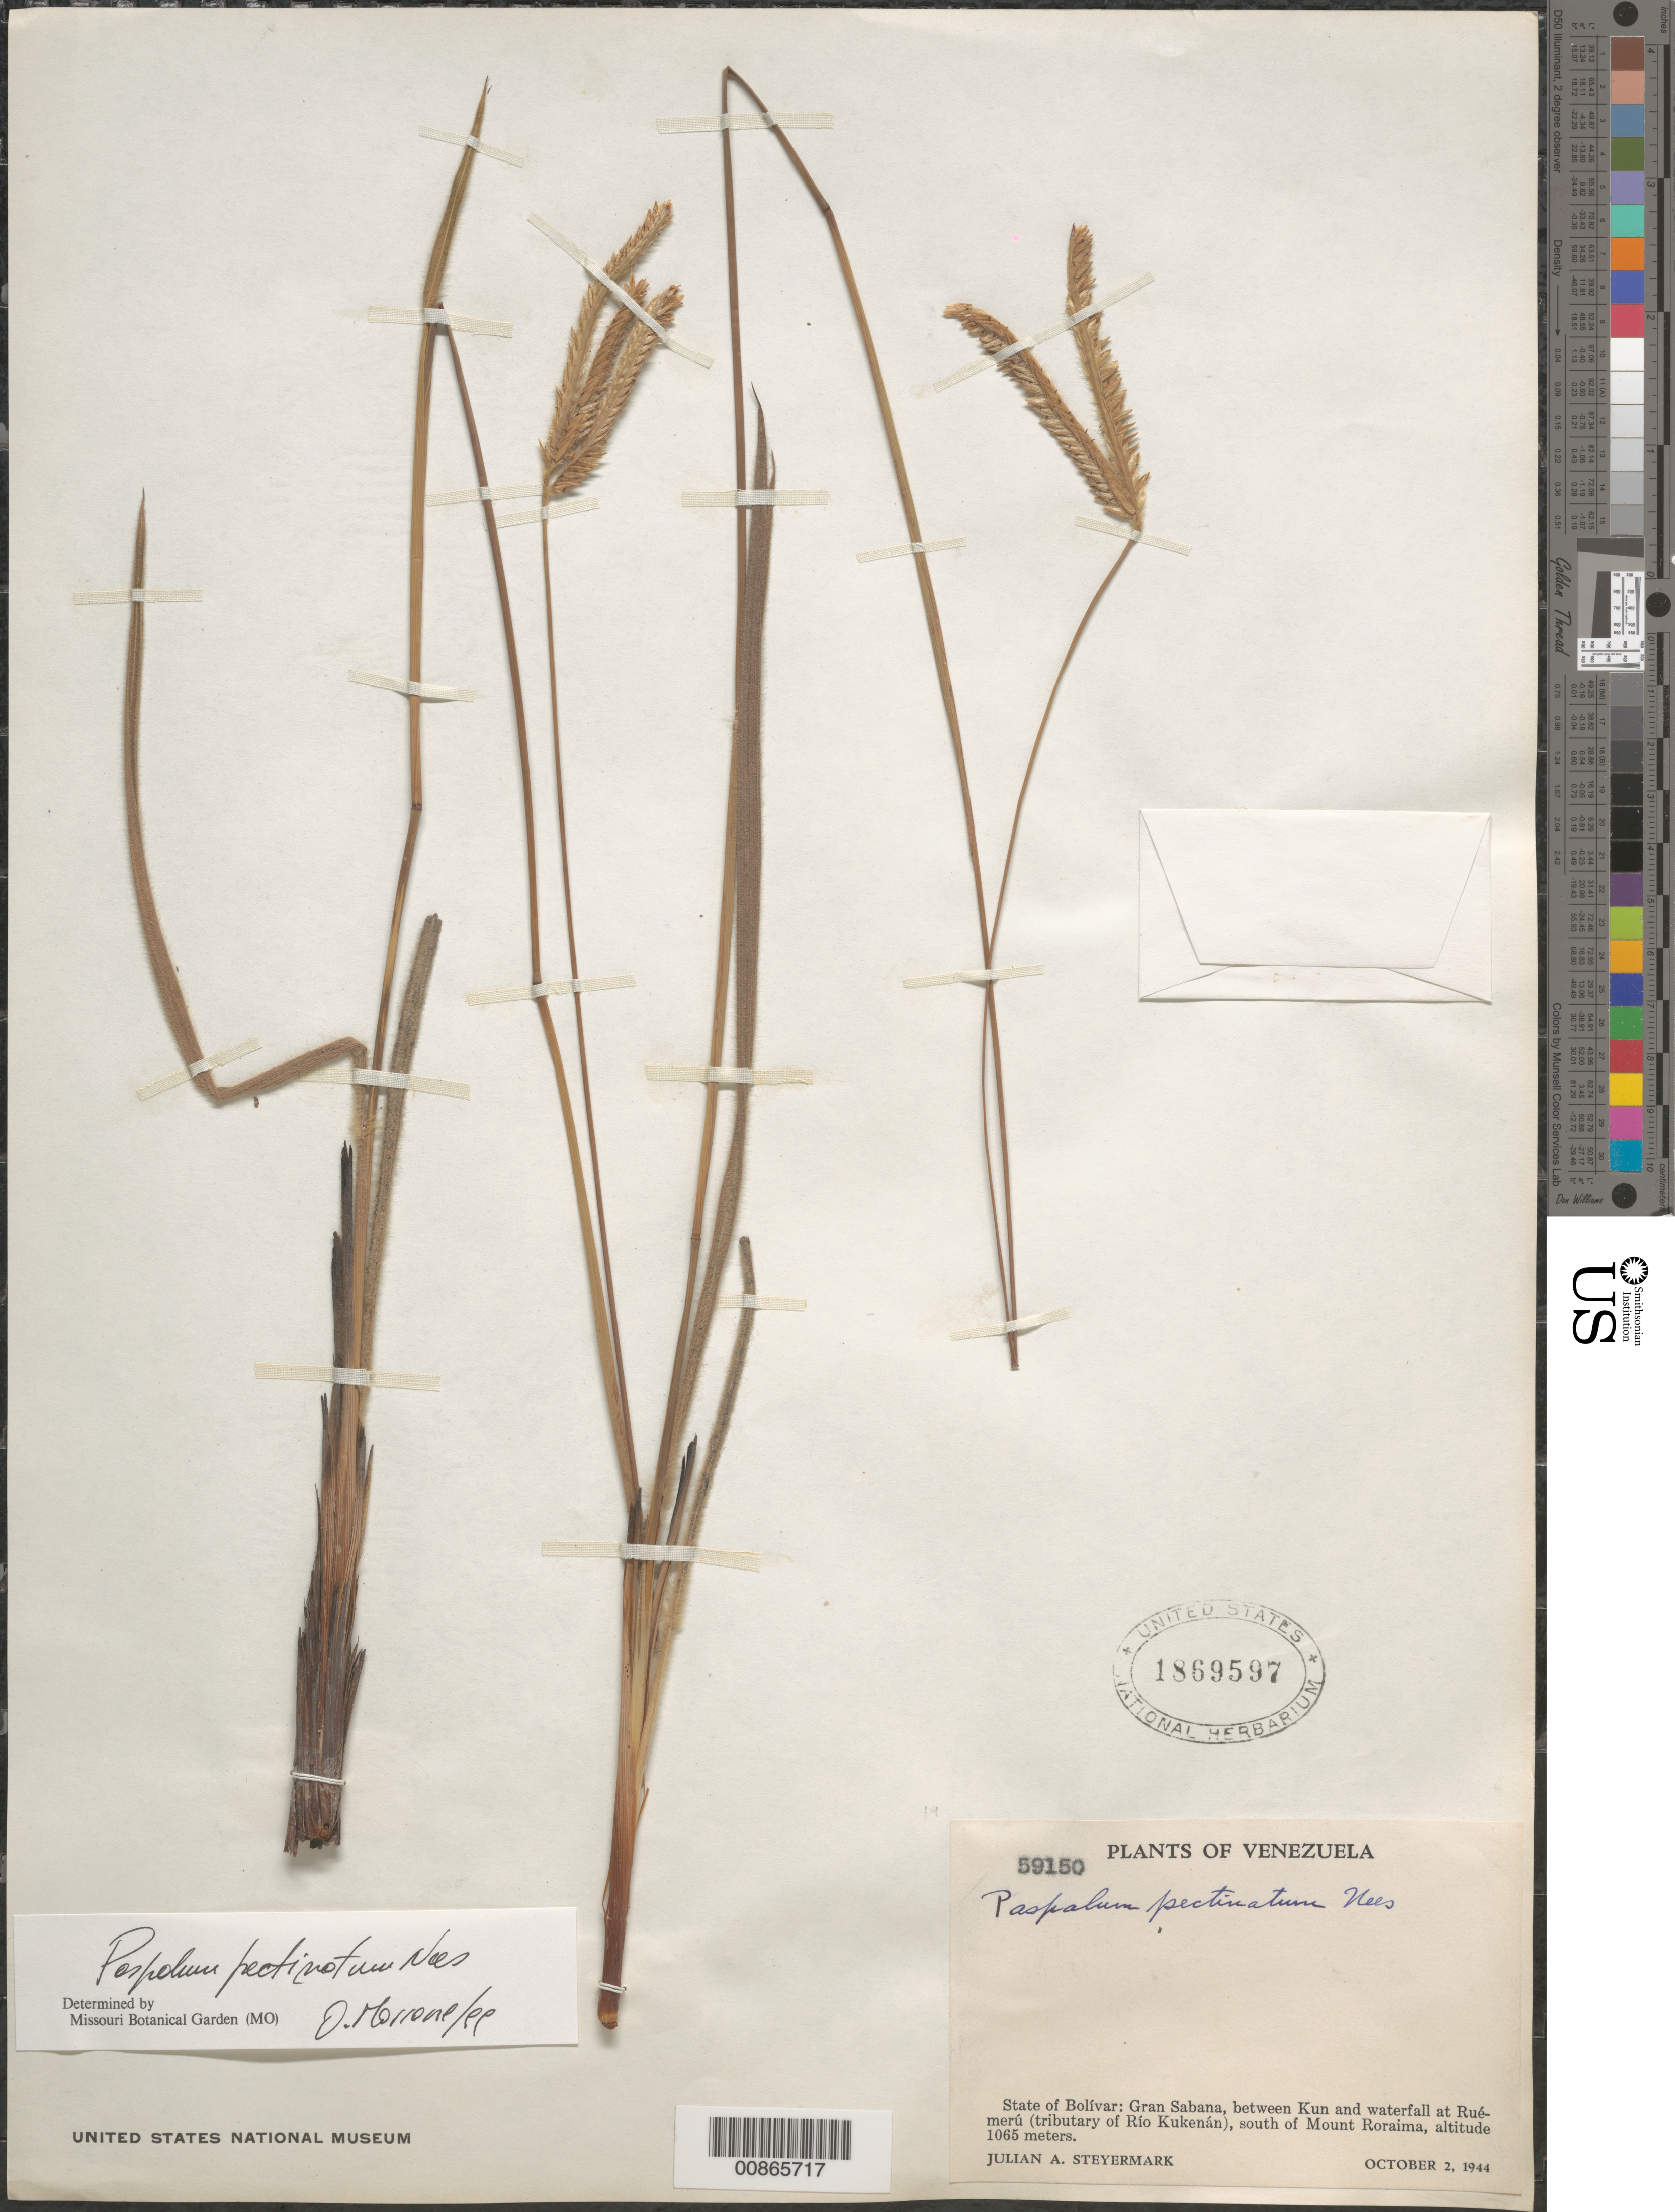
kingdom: Plantae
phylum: Tracheophyta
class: Liliopsida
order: Poales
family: Poaceae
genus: Paspalum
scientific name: Paspalum pectinatum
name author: Nees ex Trin.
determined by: Morrone, O. N., (SI), Instituto de Botánica Darwinion (Argentina)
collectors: J. Steyermark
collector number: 59150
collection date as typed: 2-Oct-44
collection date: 1944-10-02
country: Venezuela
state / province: Bolívar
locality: Gran Sabana, between Kun and waterfall at Rué-merú (trib. Río Kukenán), south of Mt. Roraima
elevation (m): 1065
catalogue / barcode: US 1869597